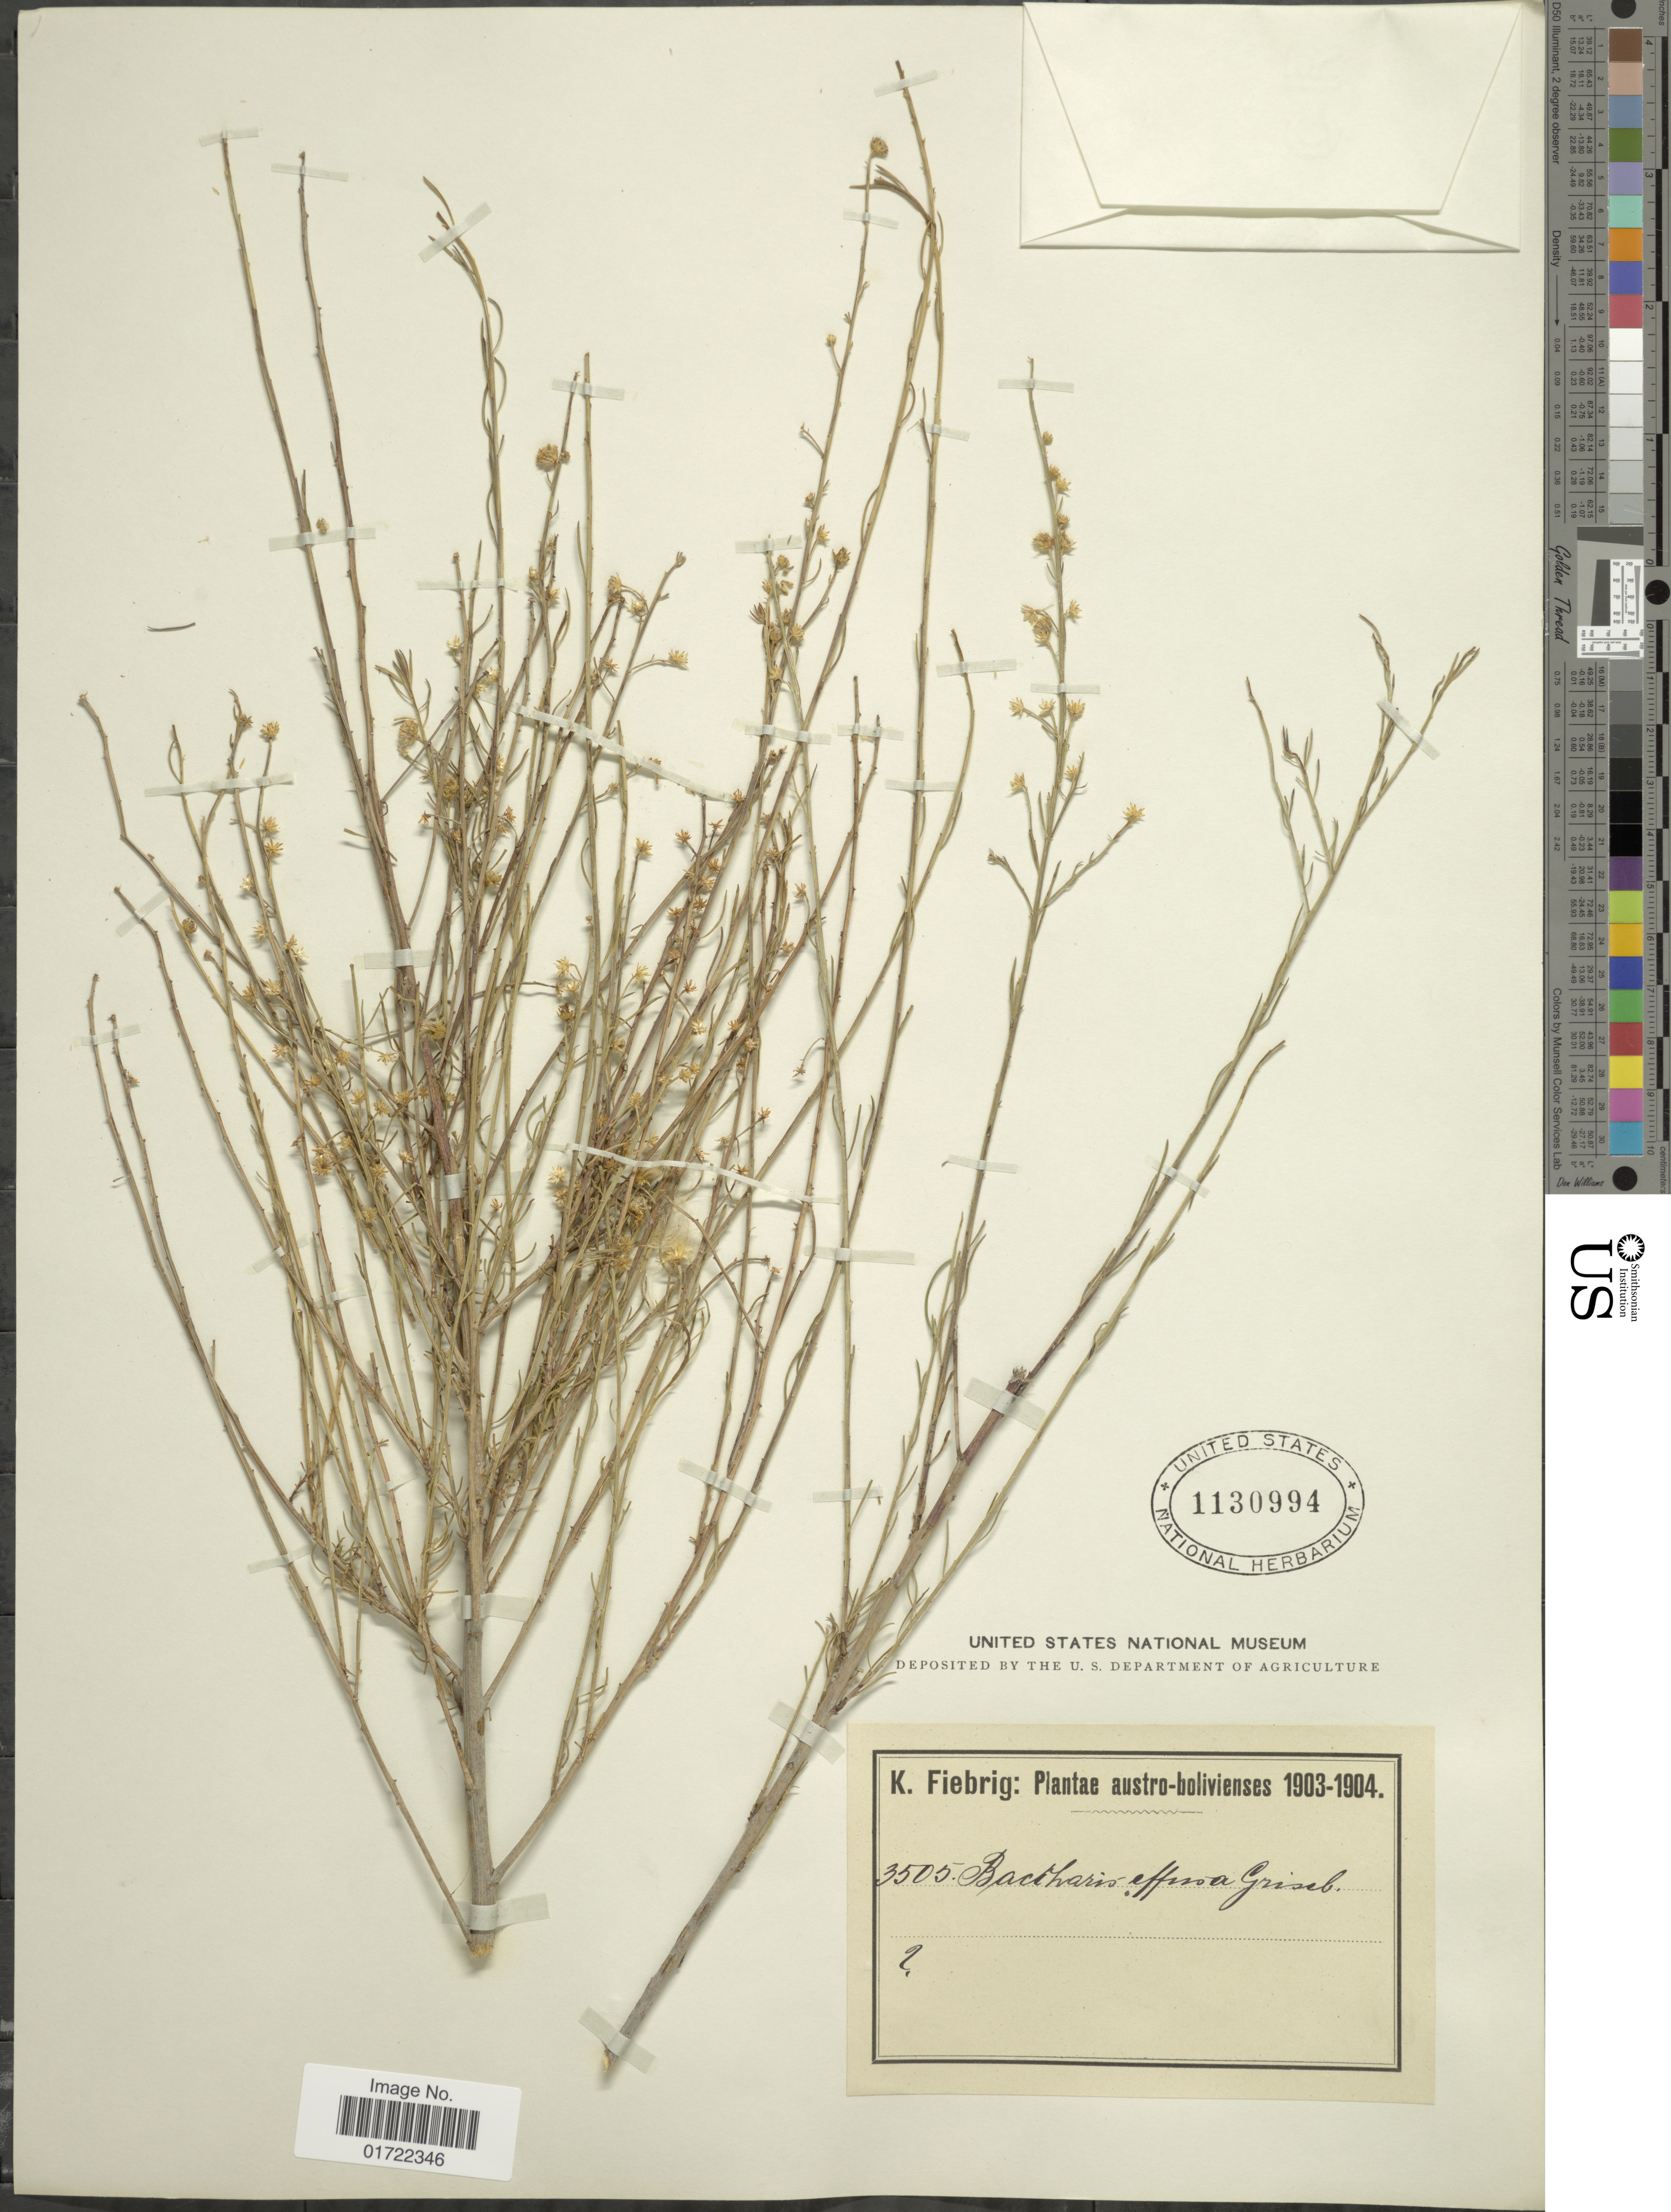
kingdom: Plantae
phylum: Tracheophyta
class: Magnoliopsida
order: Asterales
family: Asteraceae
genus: Baccharis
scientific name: Baccharis effusa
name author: Griseb.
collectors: K. Fiebrig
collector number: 3505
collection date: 1903/1904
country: Bolivia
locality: Austro-Bolivienses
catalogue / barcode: US 1130994